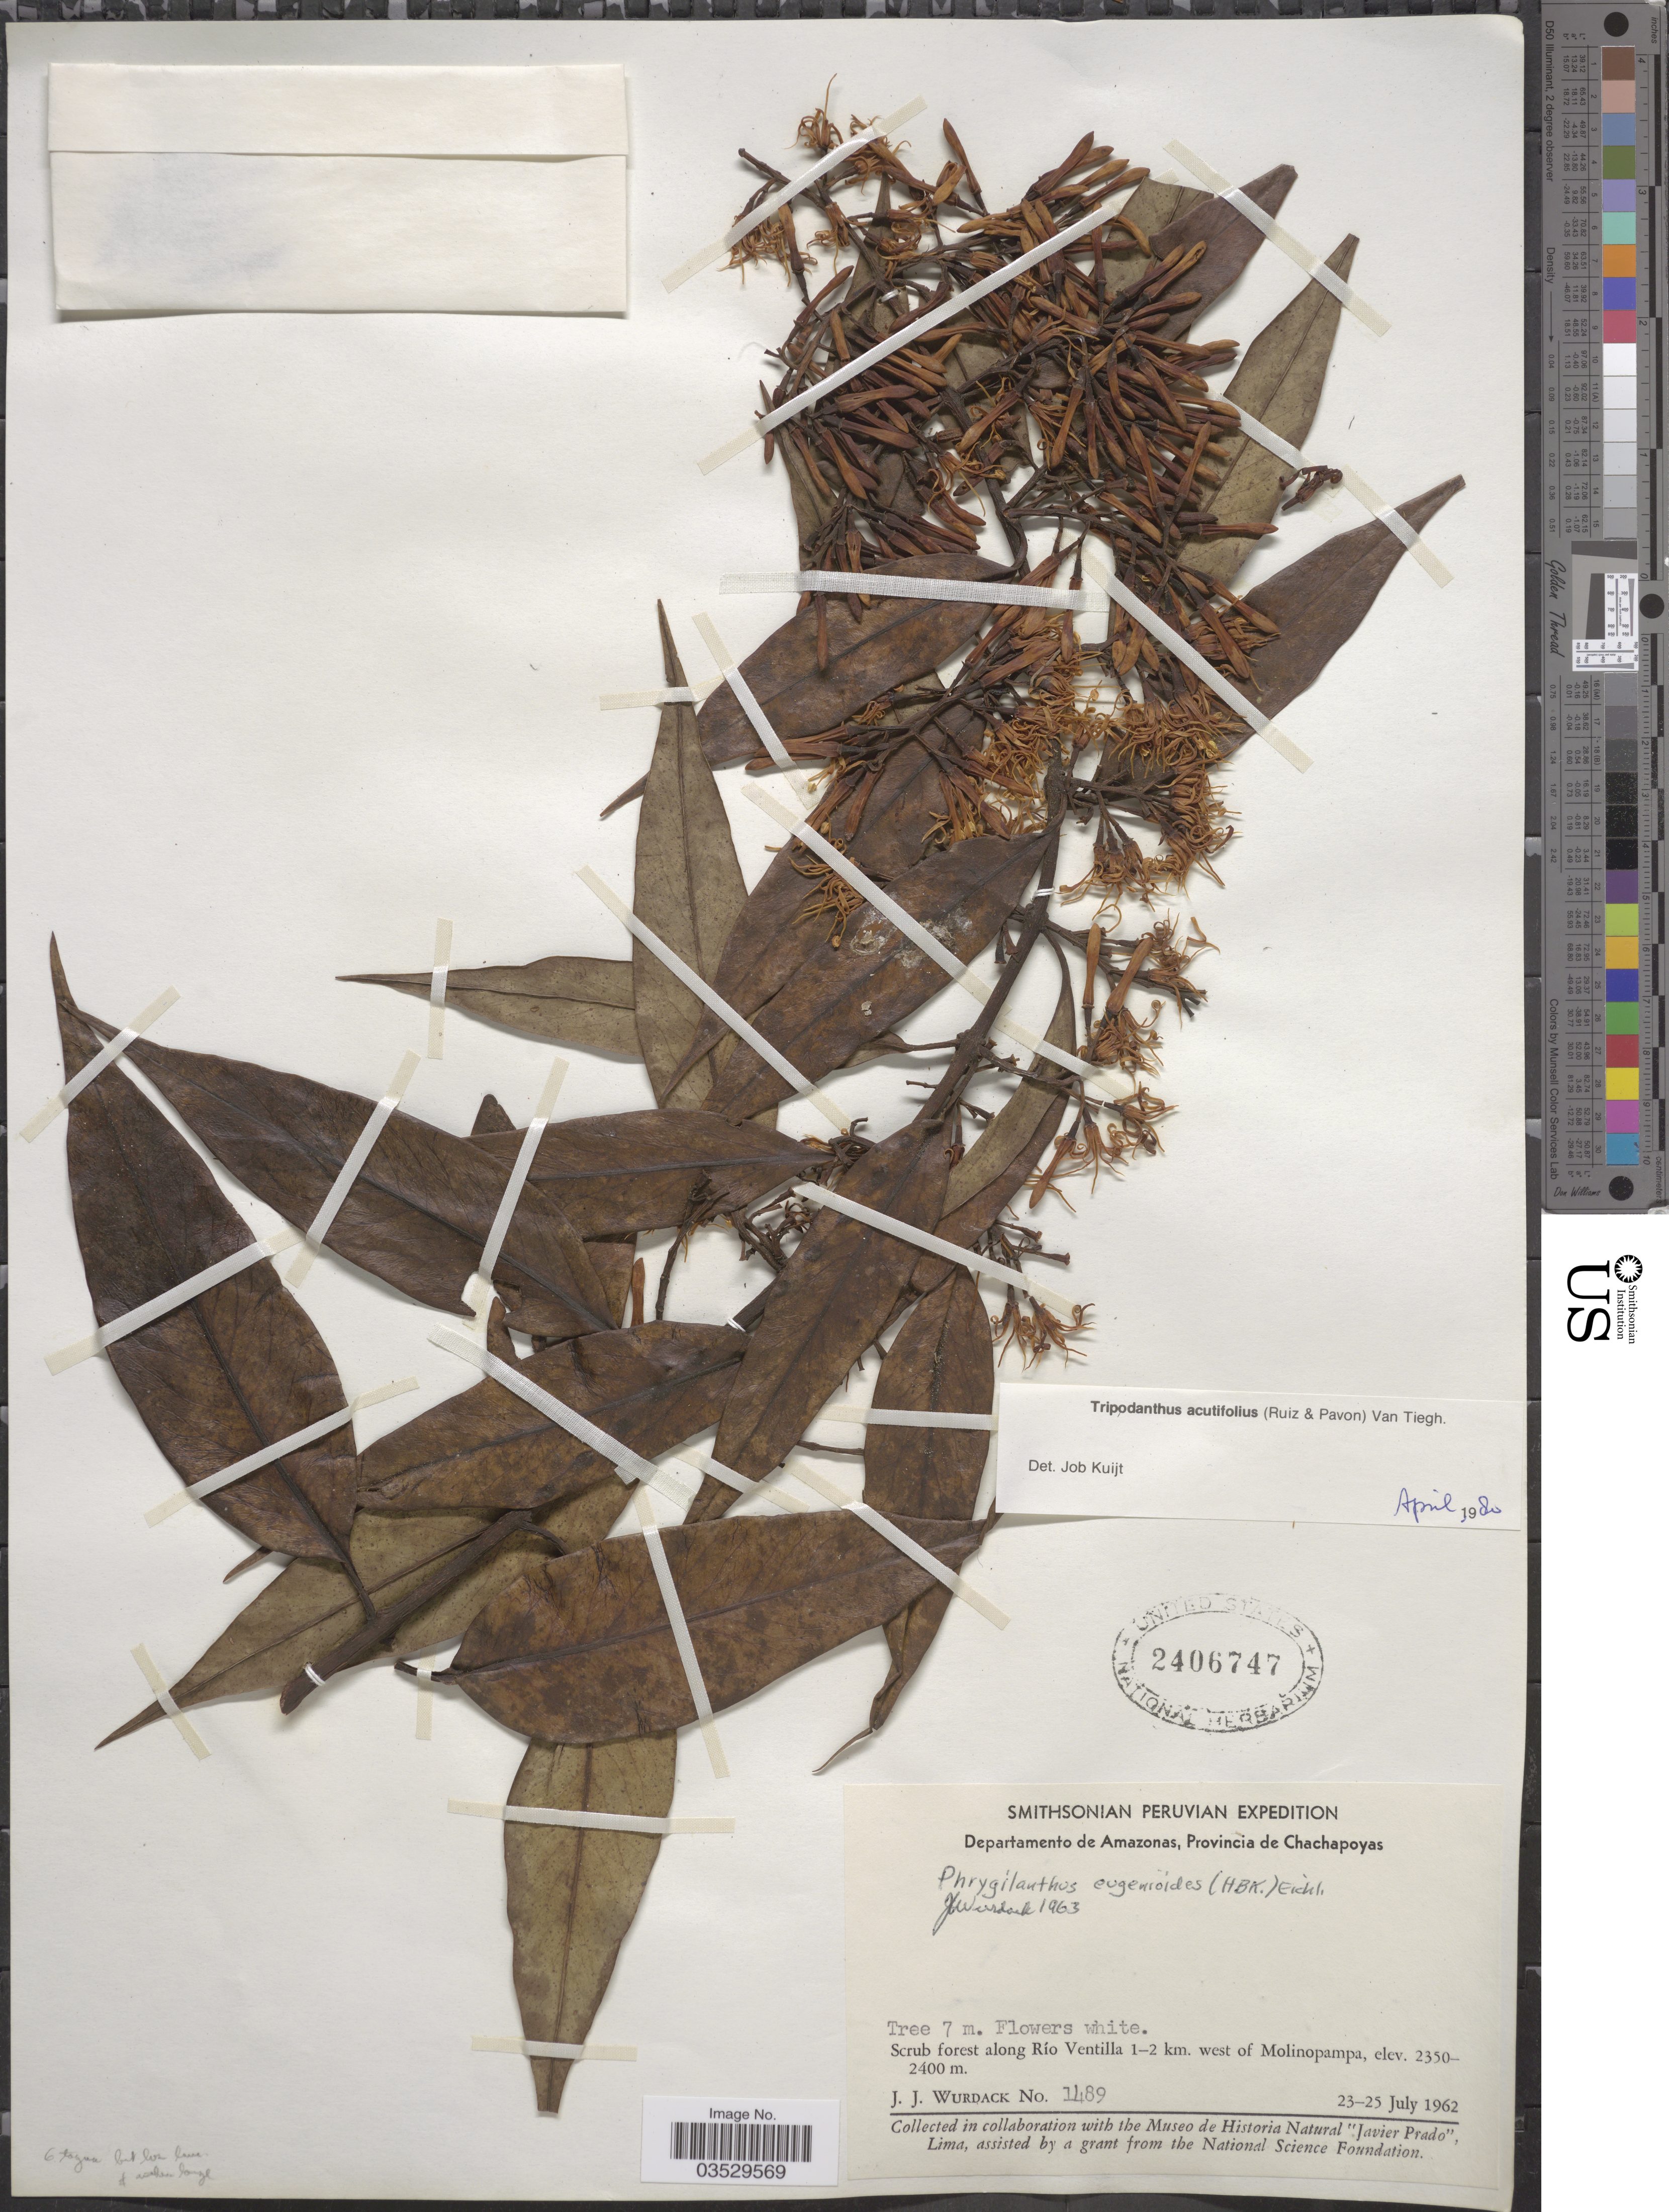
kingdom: Plantae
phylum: Tracheophyta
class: Magnoliopsida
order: Santalales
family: Loranthaceae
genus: Tripodanthus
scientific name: Tripodanthus acutifolius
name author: Tiegh.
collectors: J. J. Wurdack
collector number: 1489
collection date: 1962-07-23/1962-07-25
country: Peru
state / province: Amazonas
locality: Departamentos de Amazonas, Provincia de Chachapoyas. Along Río Ventilla 1-2 km. west of Molinopampa.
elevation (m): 2350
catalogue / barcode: US 2406747